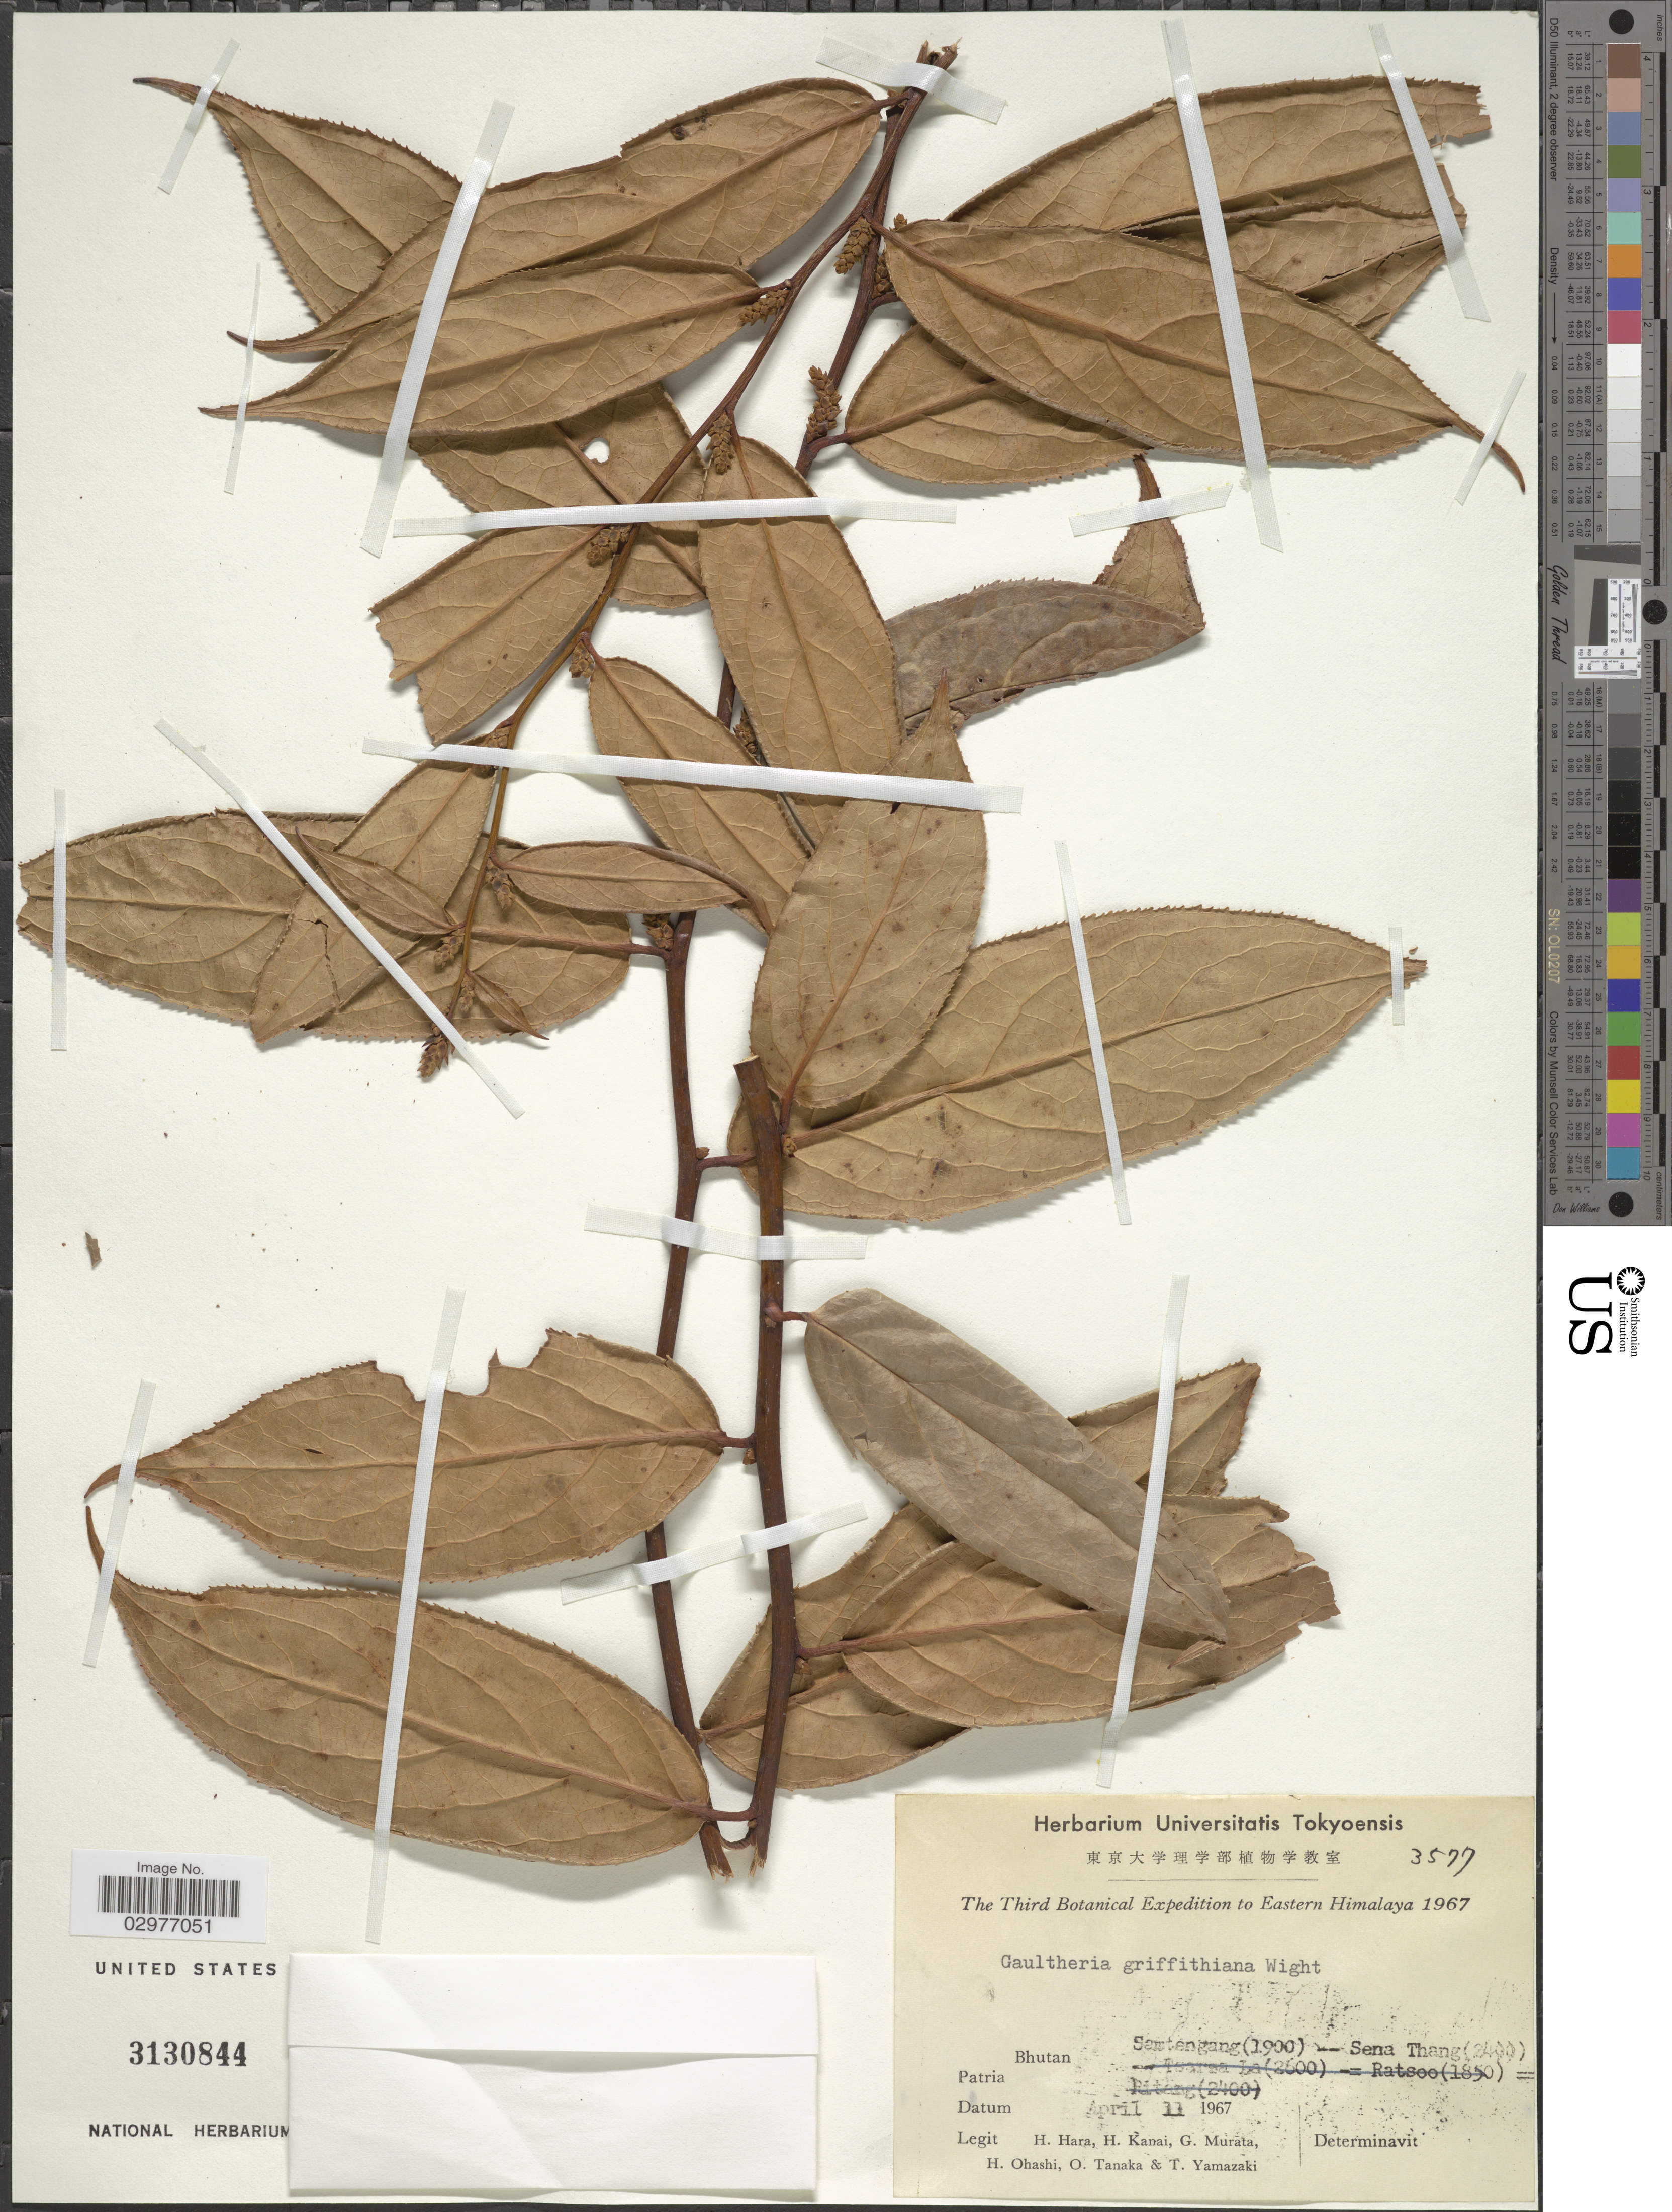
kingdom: Plantae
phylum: Tracheophyta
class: Magnoliopsida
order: Ericales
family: Ericaceae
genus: Gaultheria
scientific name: Gaultheria griffithiana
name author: Wight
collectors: H. Hara, H. Kanai, G. Murata, H. Ohashi & et al.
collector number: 3577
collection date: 1967-04-11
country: Bhutan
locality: Eastern Humalaya. Samtengang-- Sena Thang.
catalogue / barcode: US 3130844